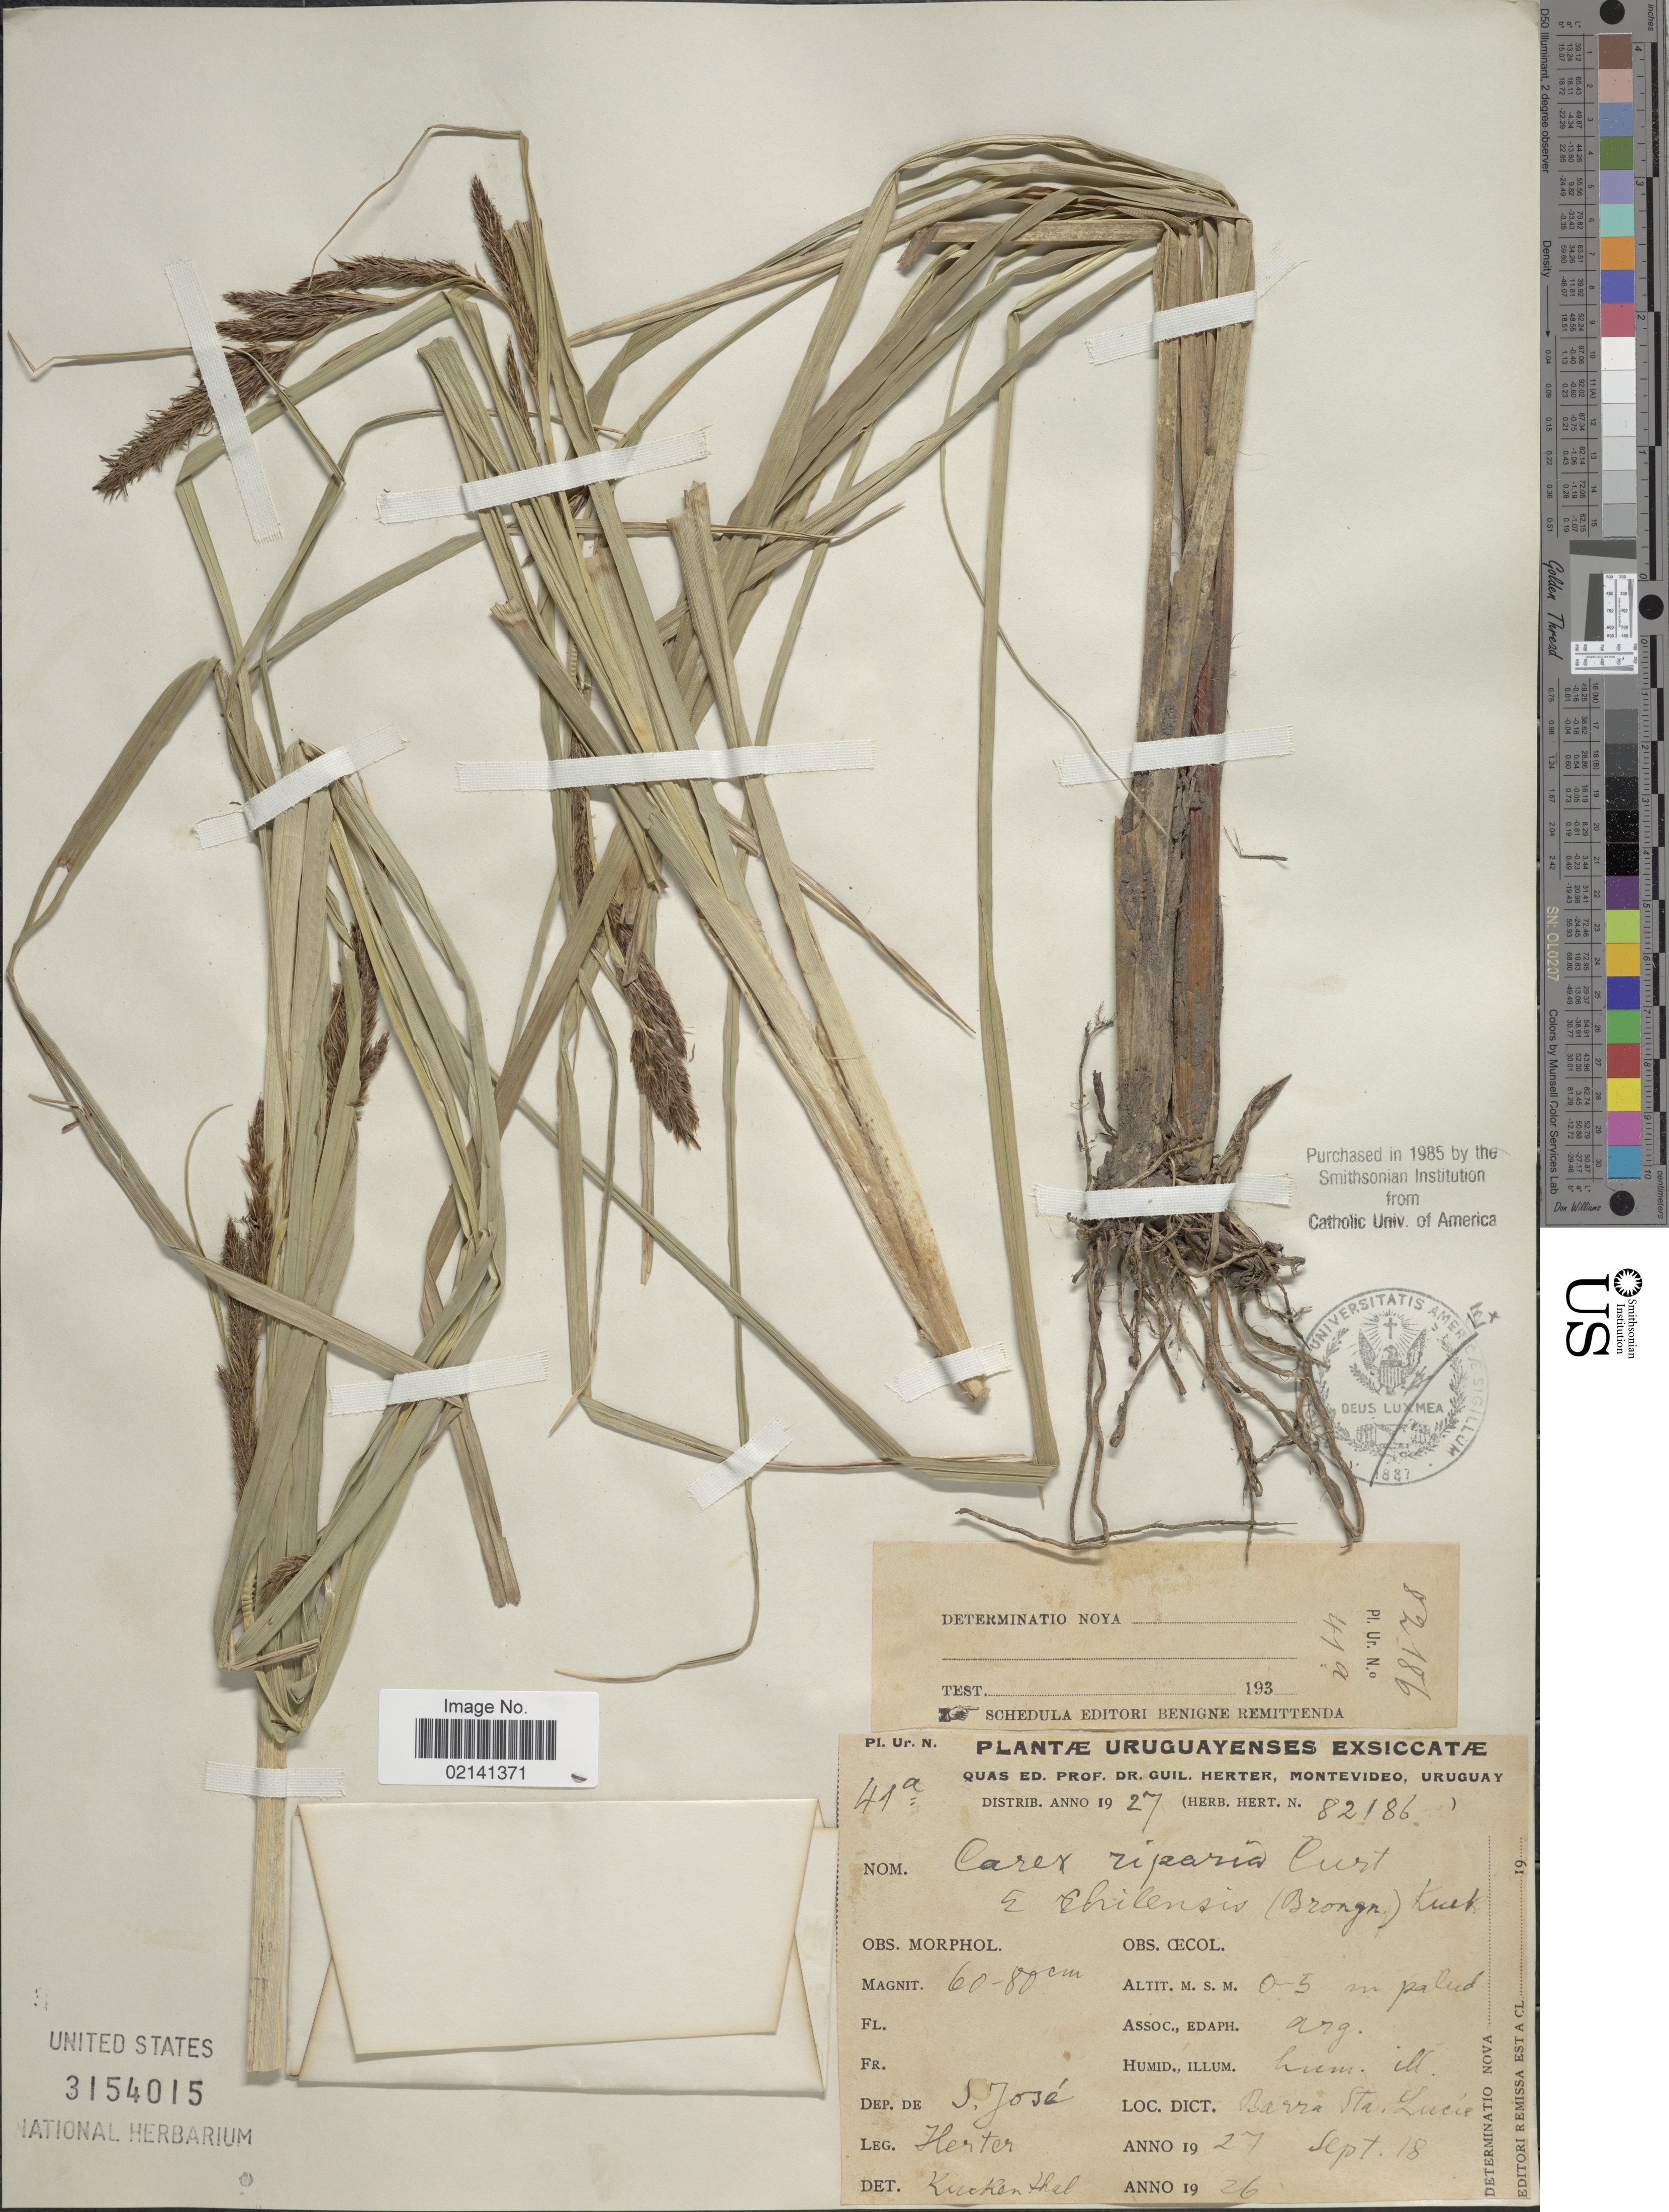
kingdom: Plantae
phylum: Tracheophyta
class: Liliopsida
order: Poales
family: Cyperaceae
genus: Carex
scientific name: Carex chilensis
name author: Brongn.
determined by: Jiménez-Mejías, P.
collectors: G. Herter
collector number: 41a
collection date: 1927-09-18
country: Uruguay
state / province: San Jose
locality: Dep. de S. Jose. Barra Sta. Lucia.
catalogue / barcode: US 3154015